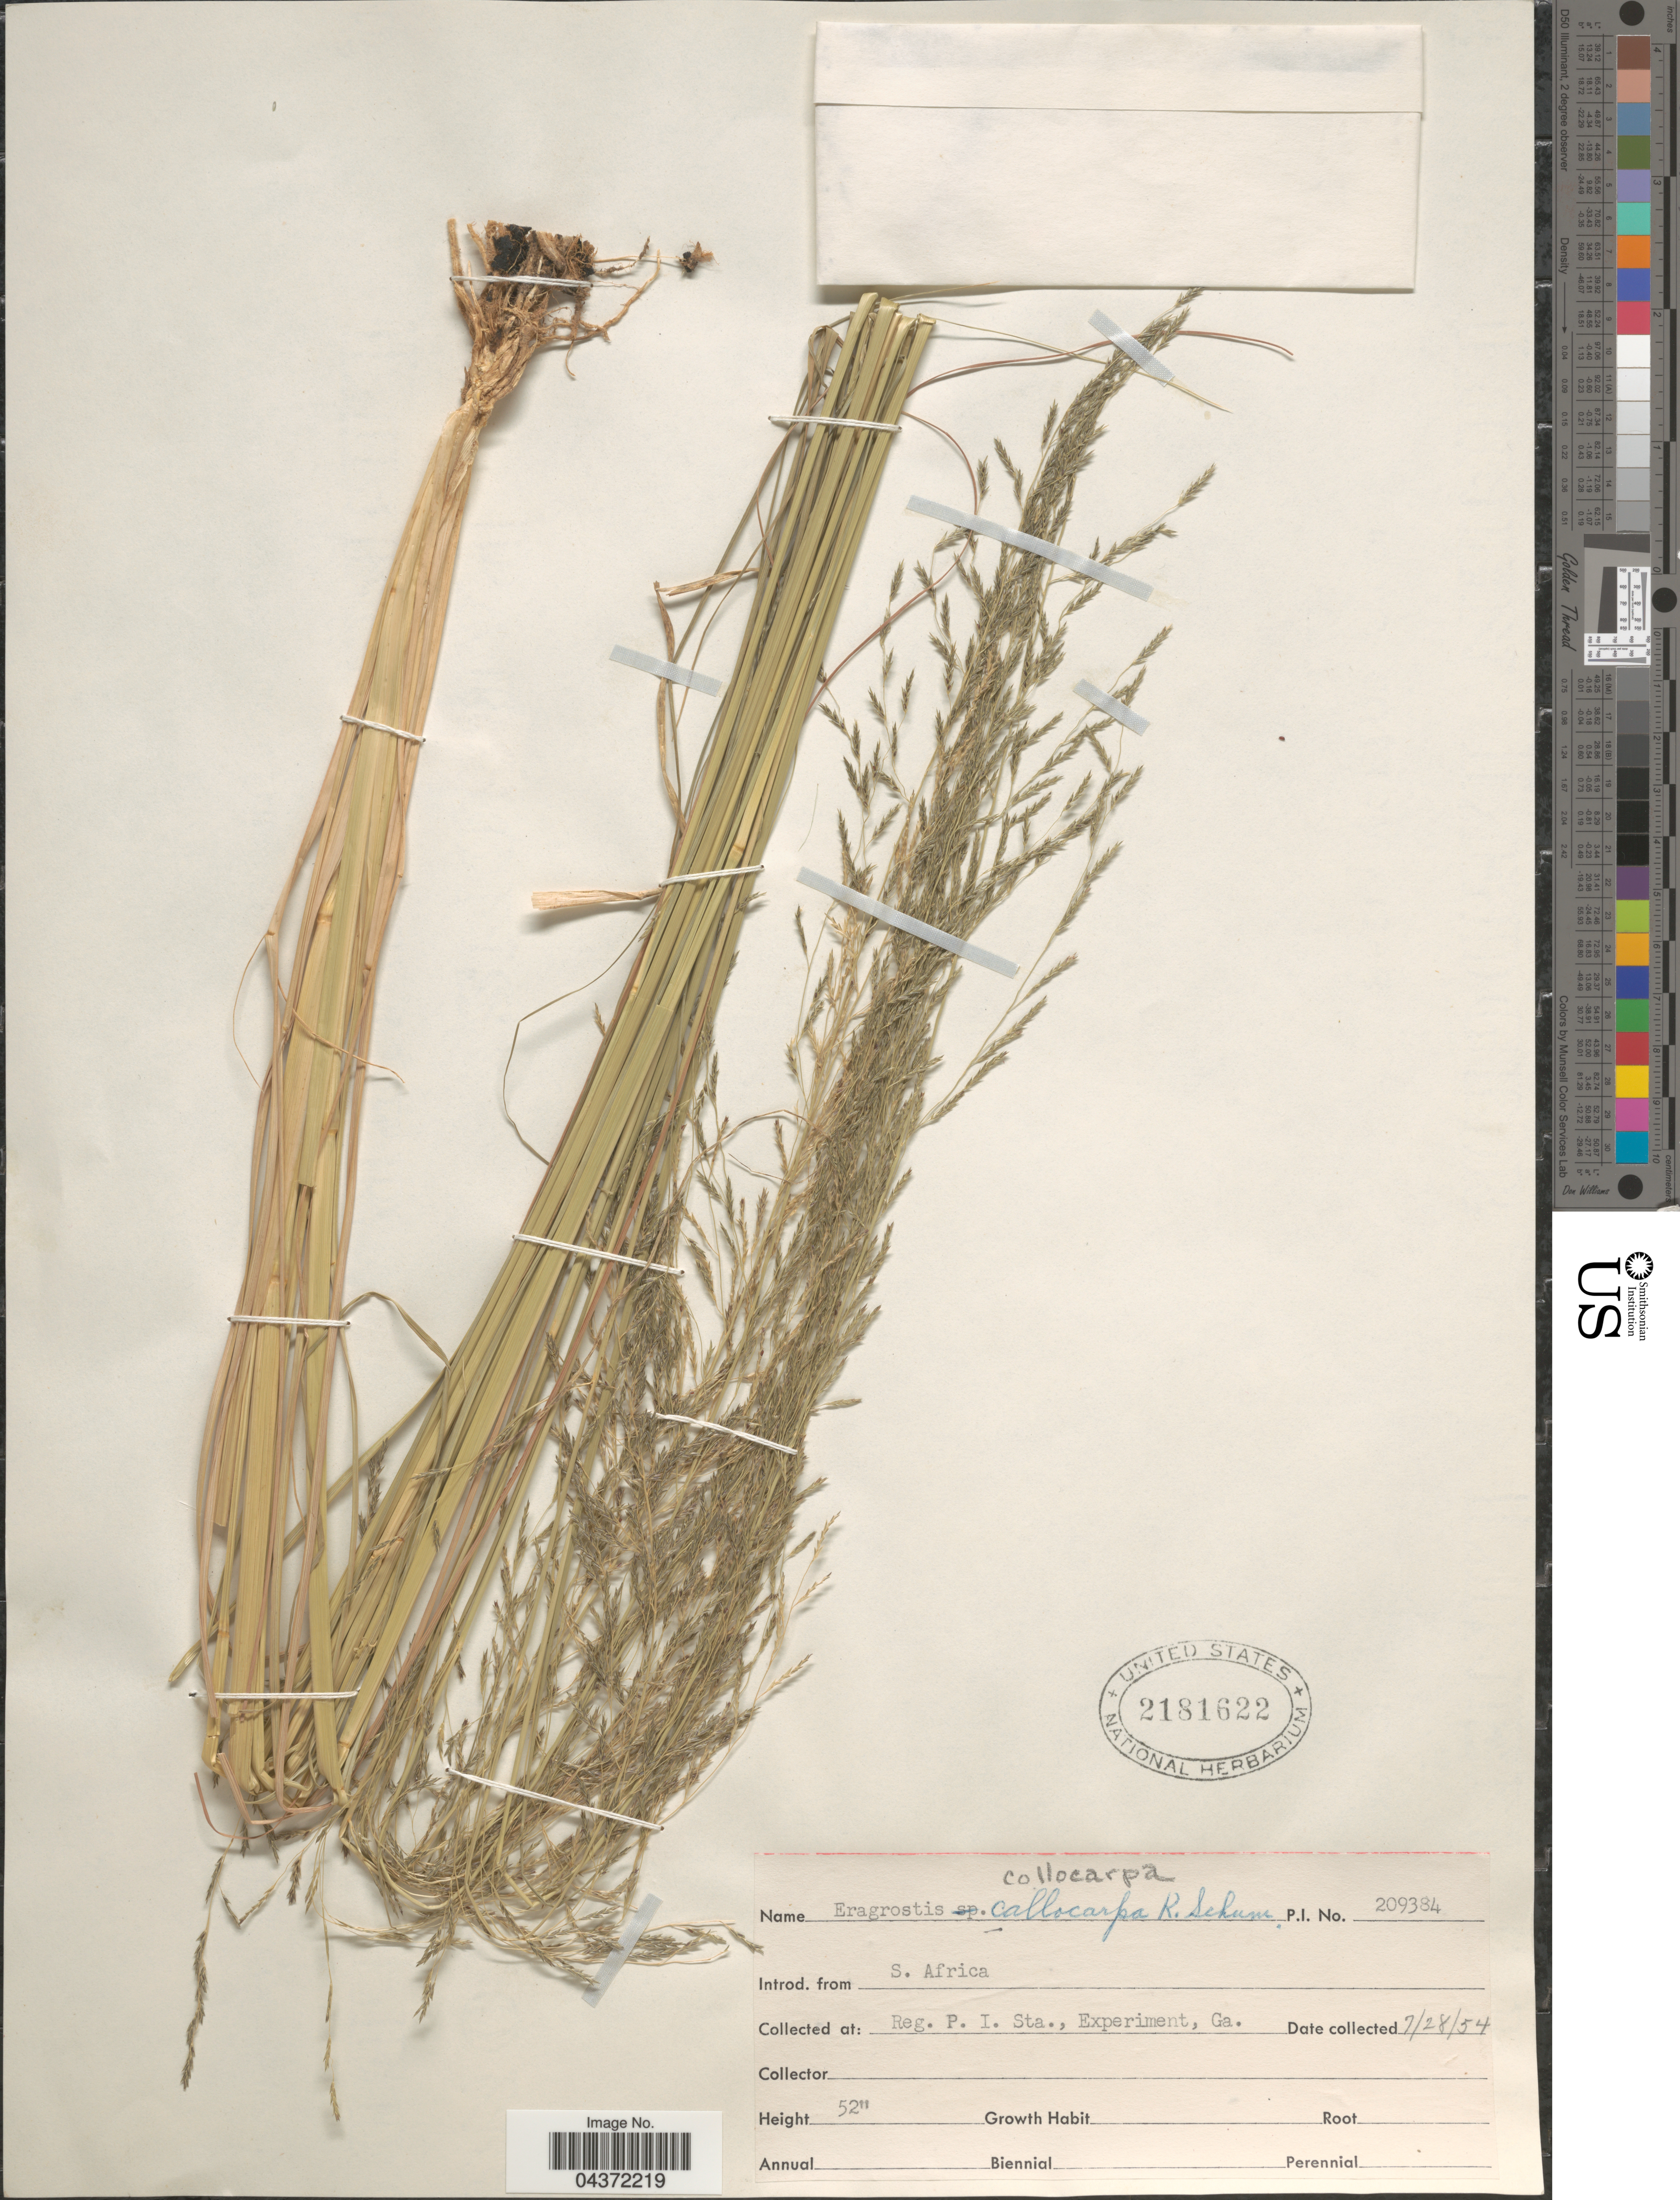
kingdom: Plantae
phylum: Tracheophyta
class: Liliopsida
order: Poales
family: Poaceae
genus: Eragrostis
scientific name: Eragrostis sp.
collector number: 209384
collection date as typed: Transcribed d/m/y: 28/7/54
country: United States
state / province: Georgia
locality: Reg. P.I. Sta., Experiment, Ga.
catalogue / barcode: US 2181622